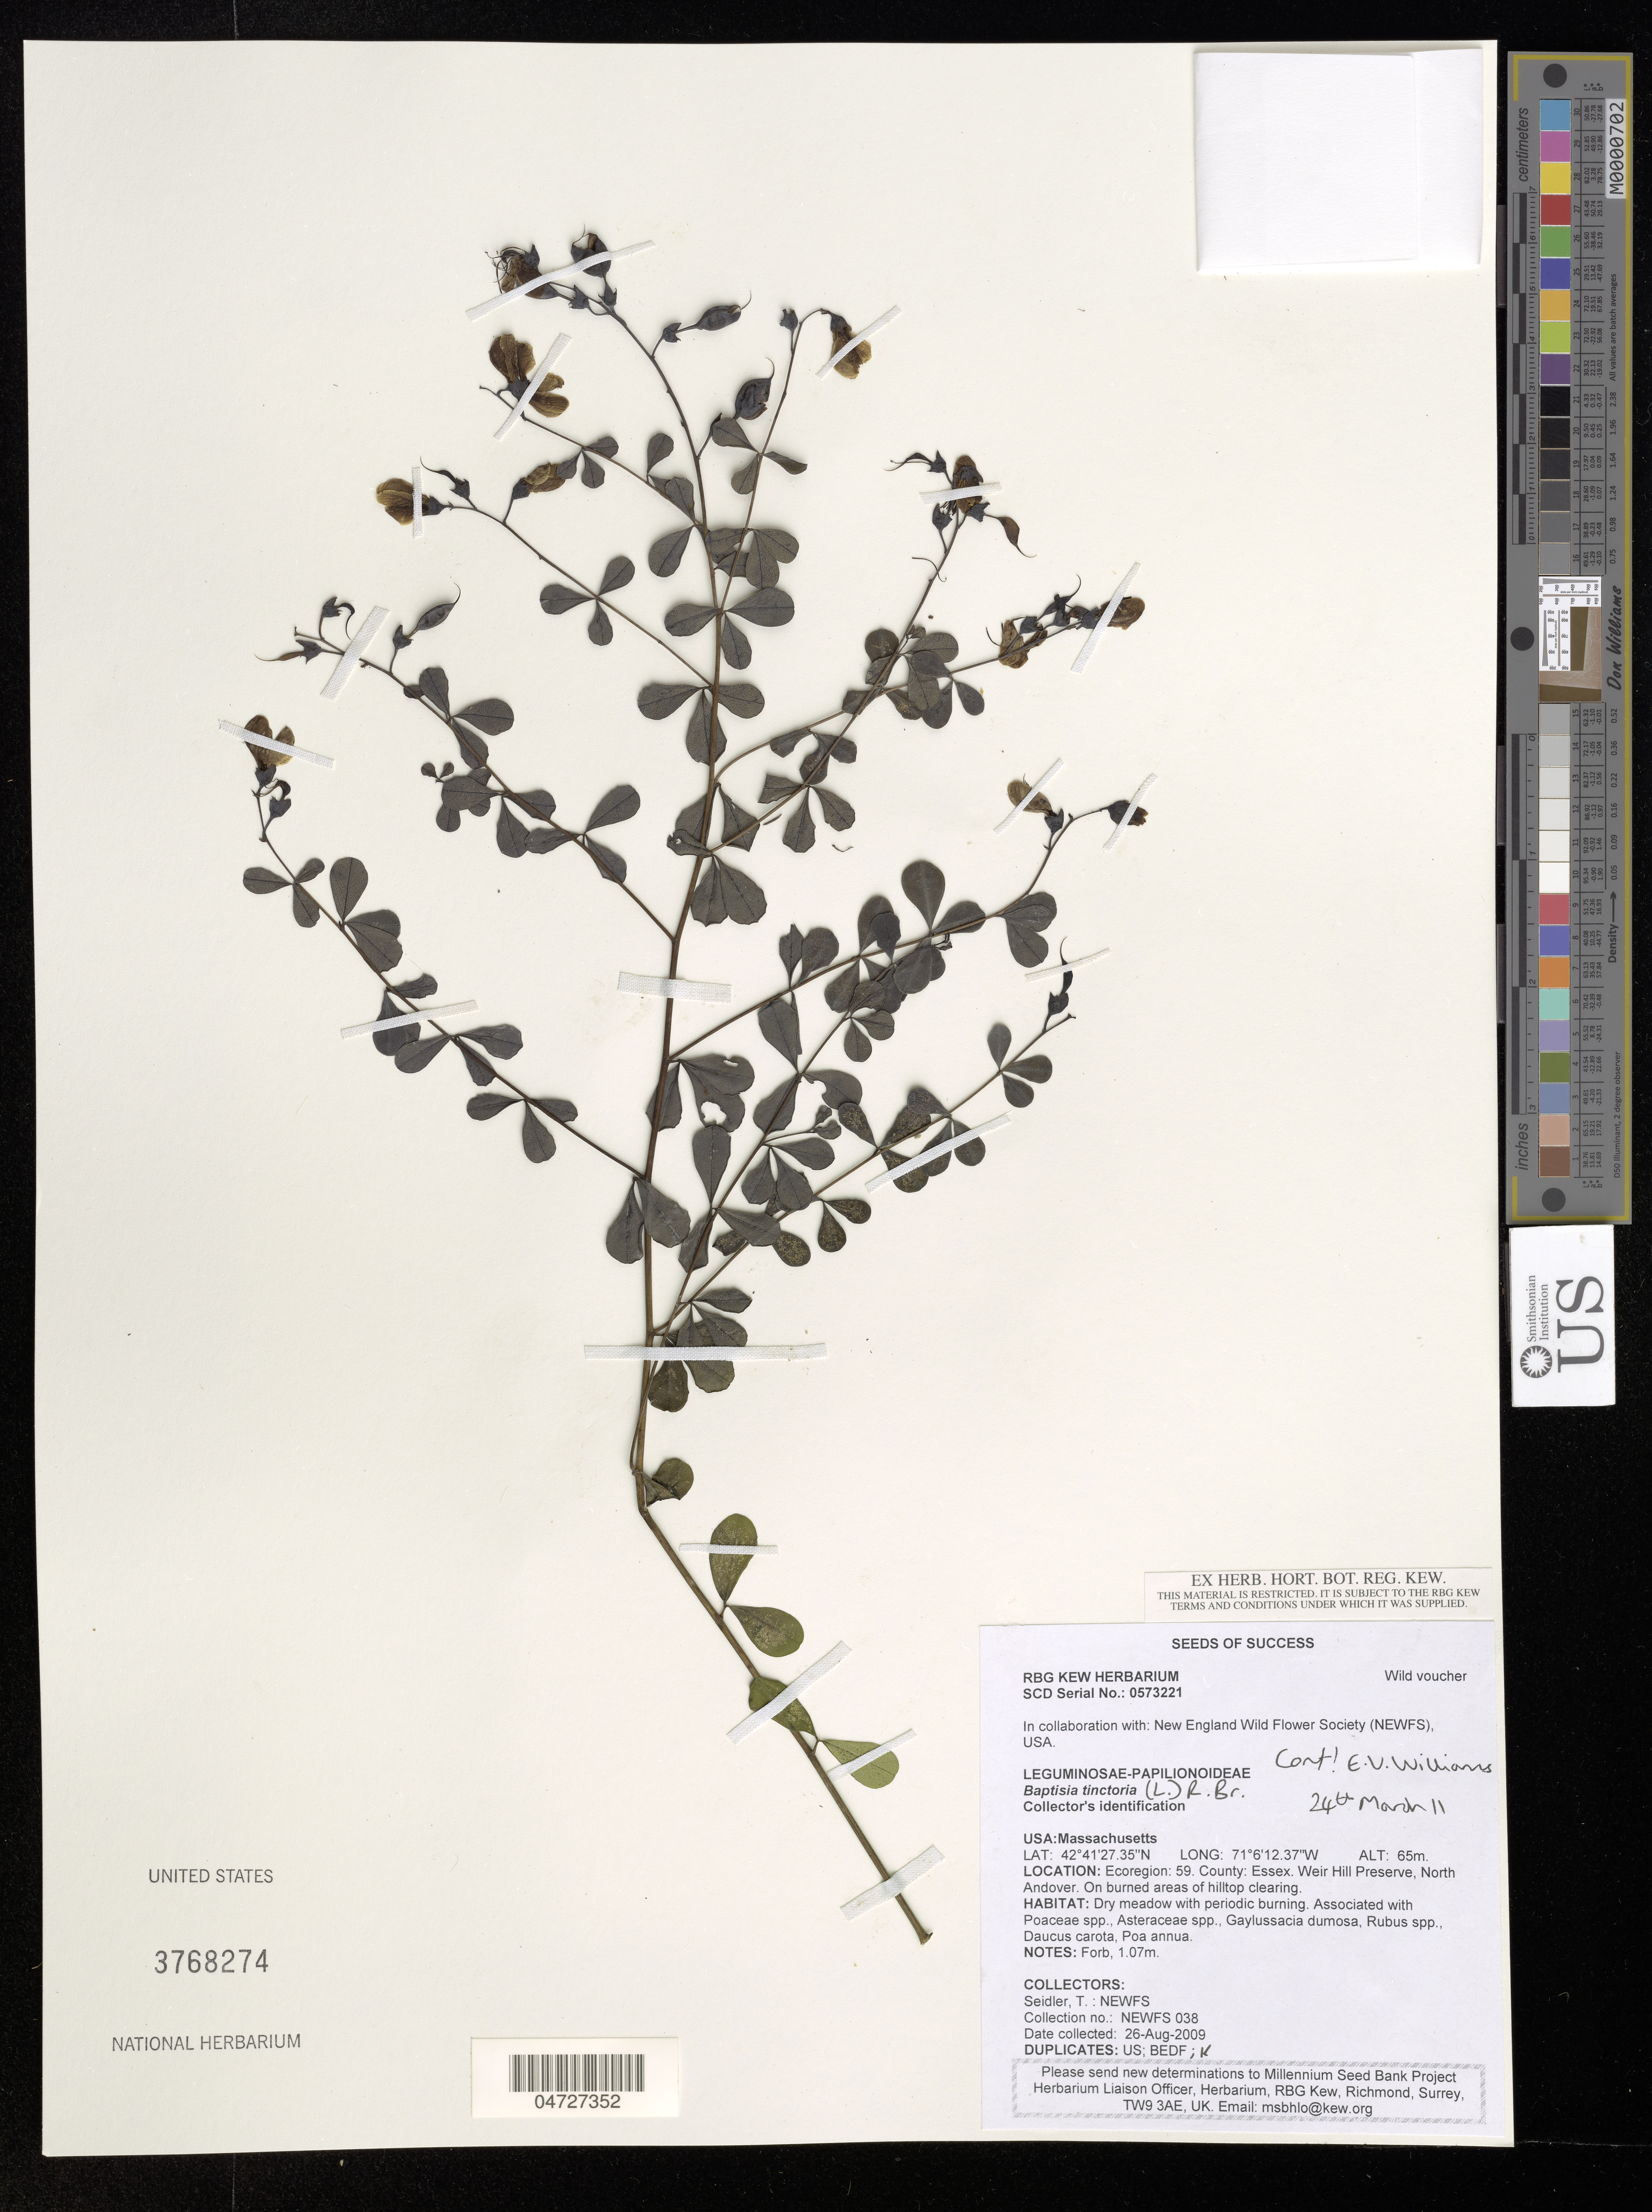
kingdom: Plantae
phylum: Tracheophyta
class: Magnoliopsida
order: Fabales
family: Fabaceae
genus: Baptisia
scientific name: Baptisia tinctoria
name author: (L.) R. Br.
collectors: T. Seidler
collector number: NEWFS 038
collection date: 2009-08-26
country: United States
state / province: Massachusetts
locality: Ecoregion: 59. County: Essex. Weir Hill Preserve, North Andover.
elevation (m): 65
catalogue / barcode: US 3768274